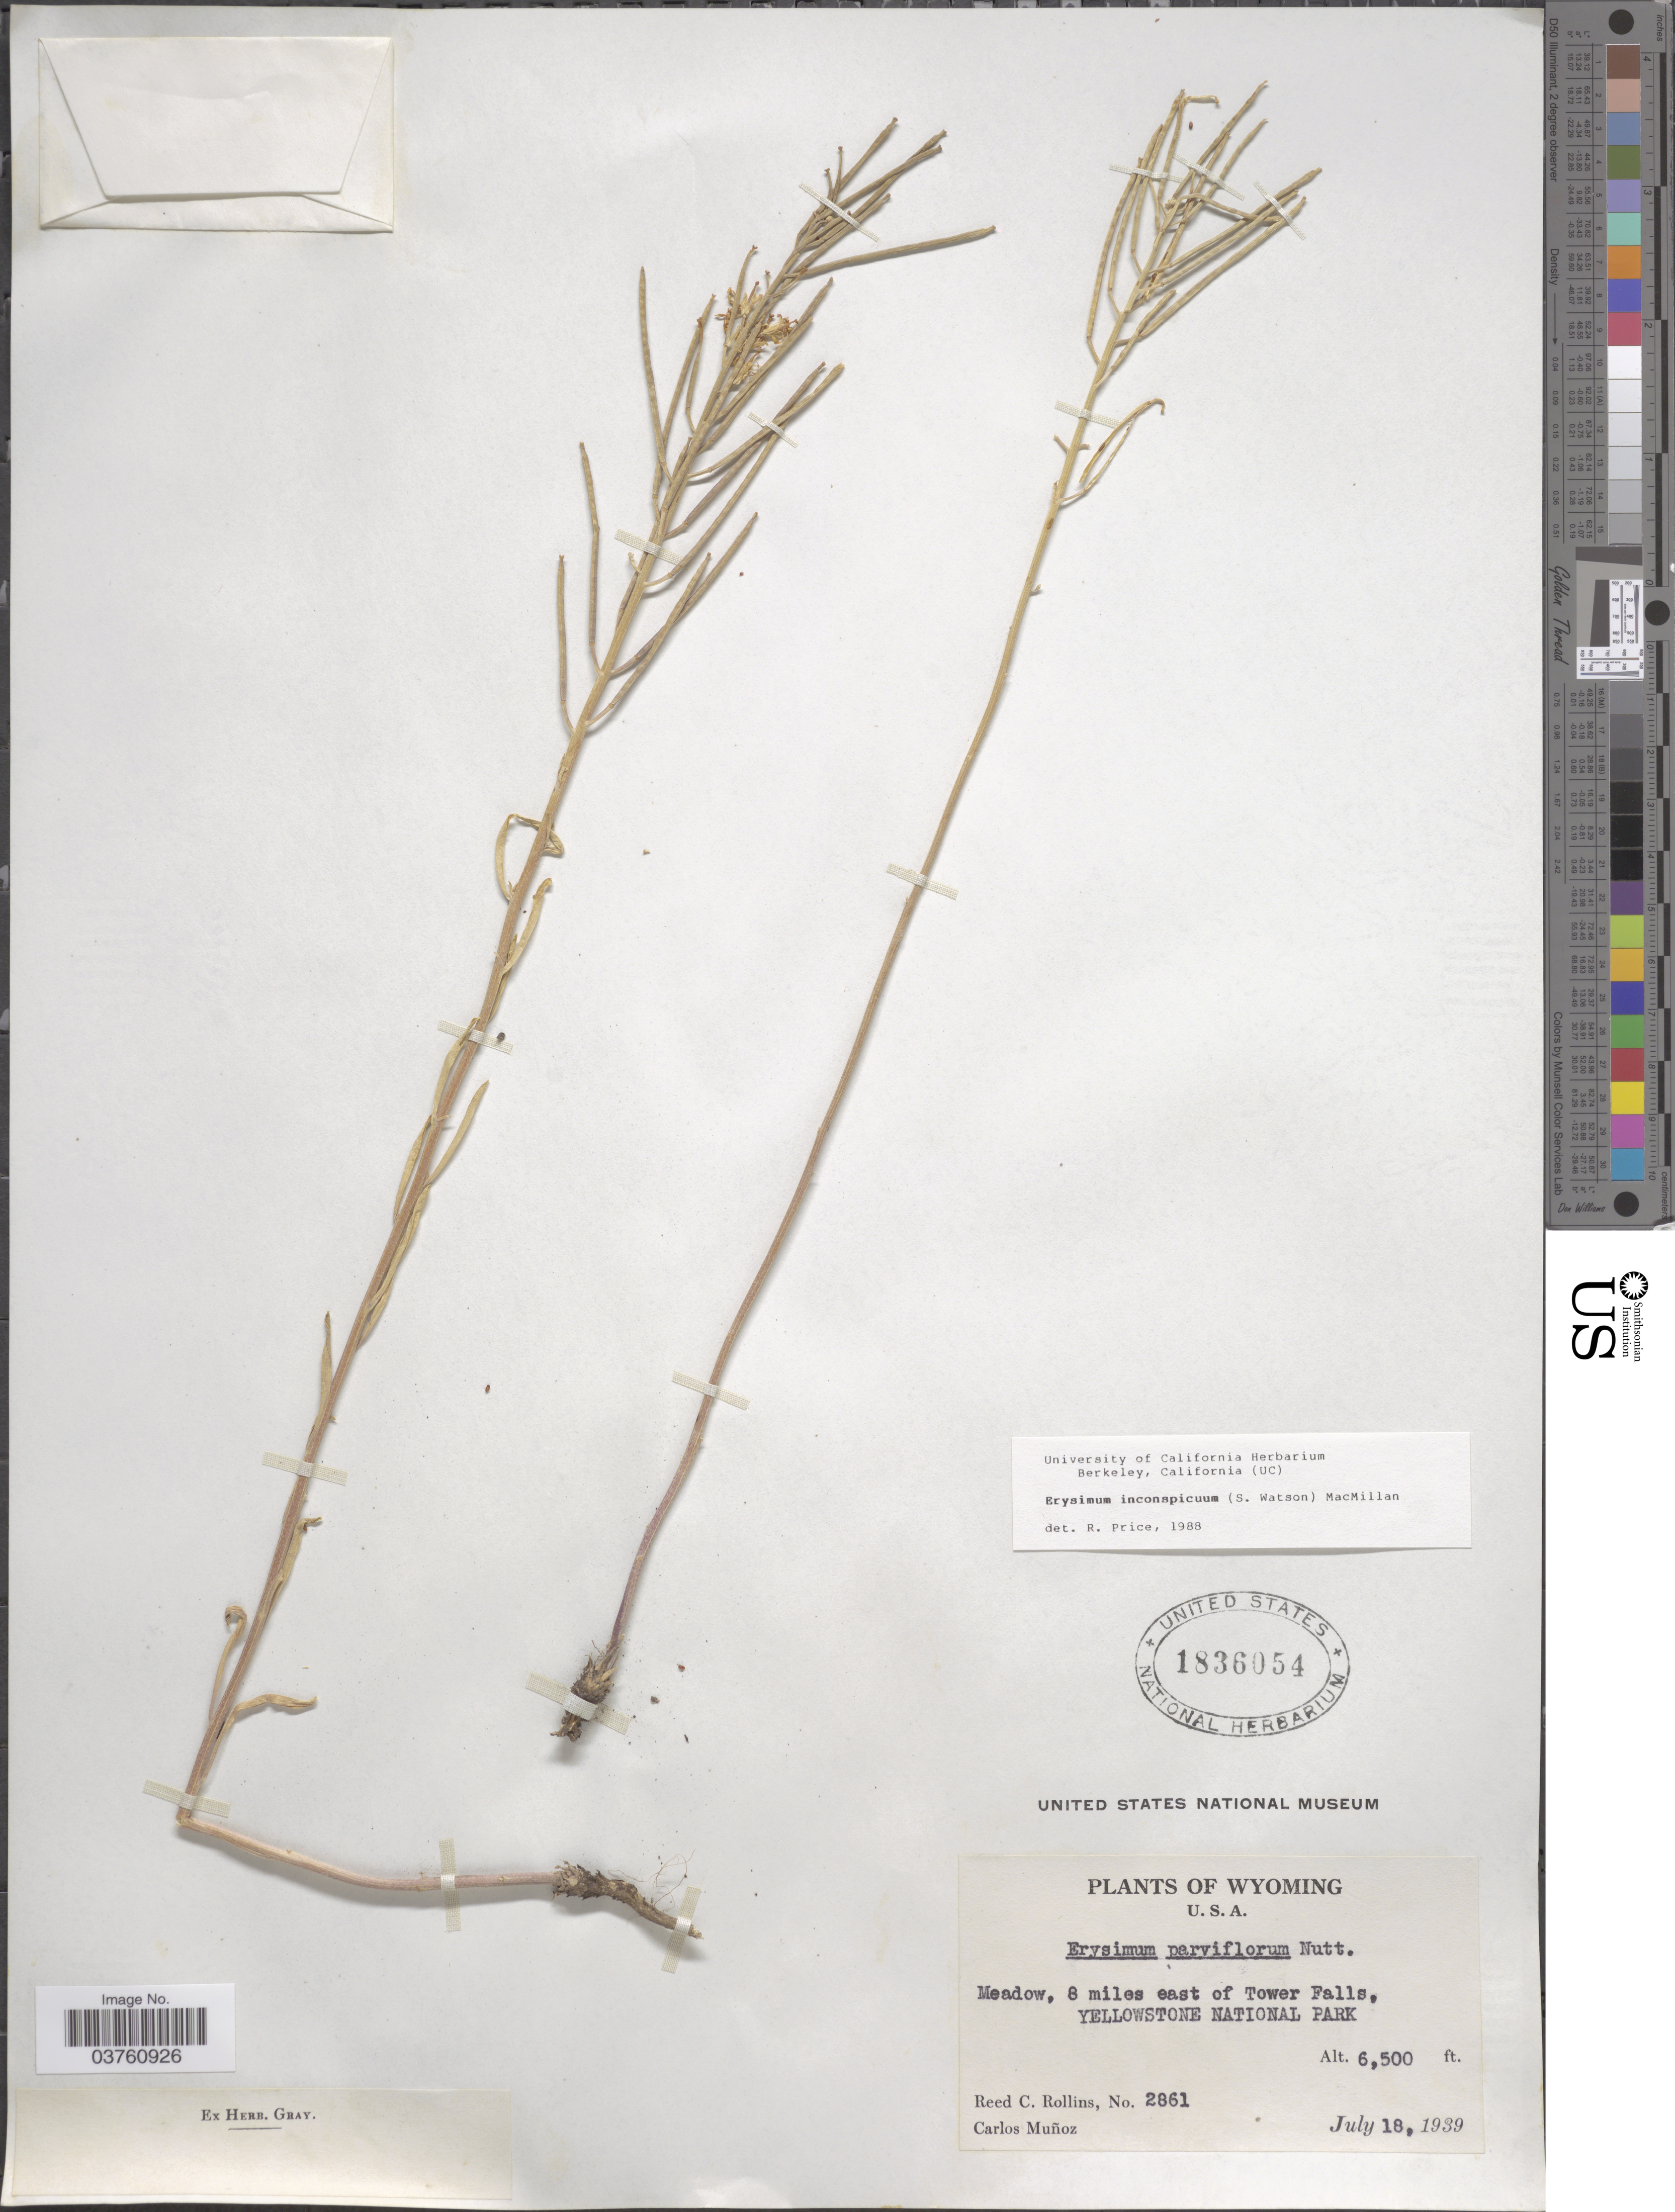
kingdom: Plantae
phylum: Tracheophyta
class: Magnoliopsida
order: Brassicales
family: Brassicaceae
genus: Erysimum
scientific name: Erysimum inconspicuum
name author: (S. Watson) MacMill.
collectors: R. C. Rollins & C. Muñoz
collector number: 2861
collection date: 1939-07-18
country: United States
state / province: Wyoming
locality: Meadow, 8 miles east of Tower Falls, Yellowstone National Park.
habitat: meadow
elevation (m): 1981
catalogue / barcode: US 1836054